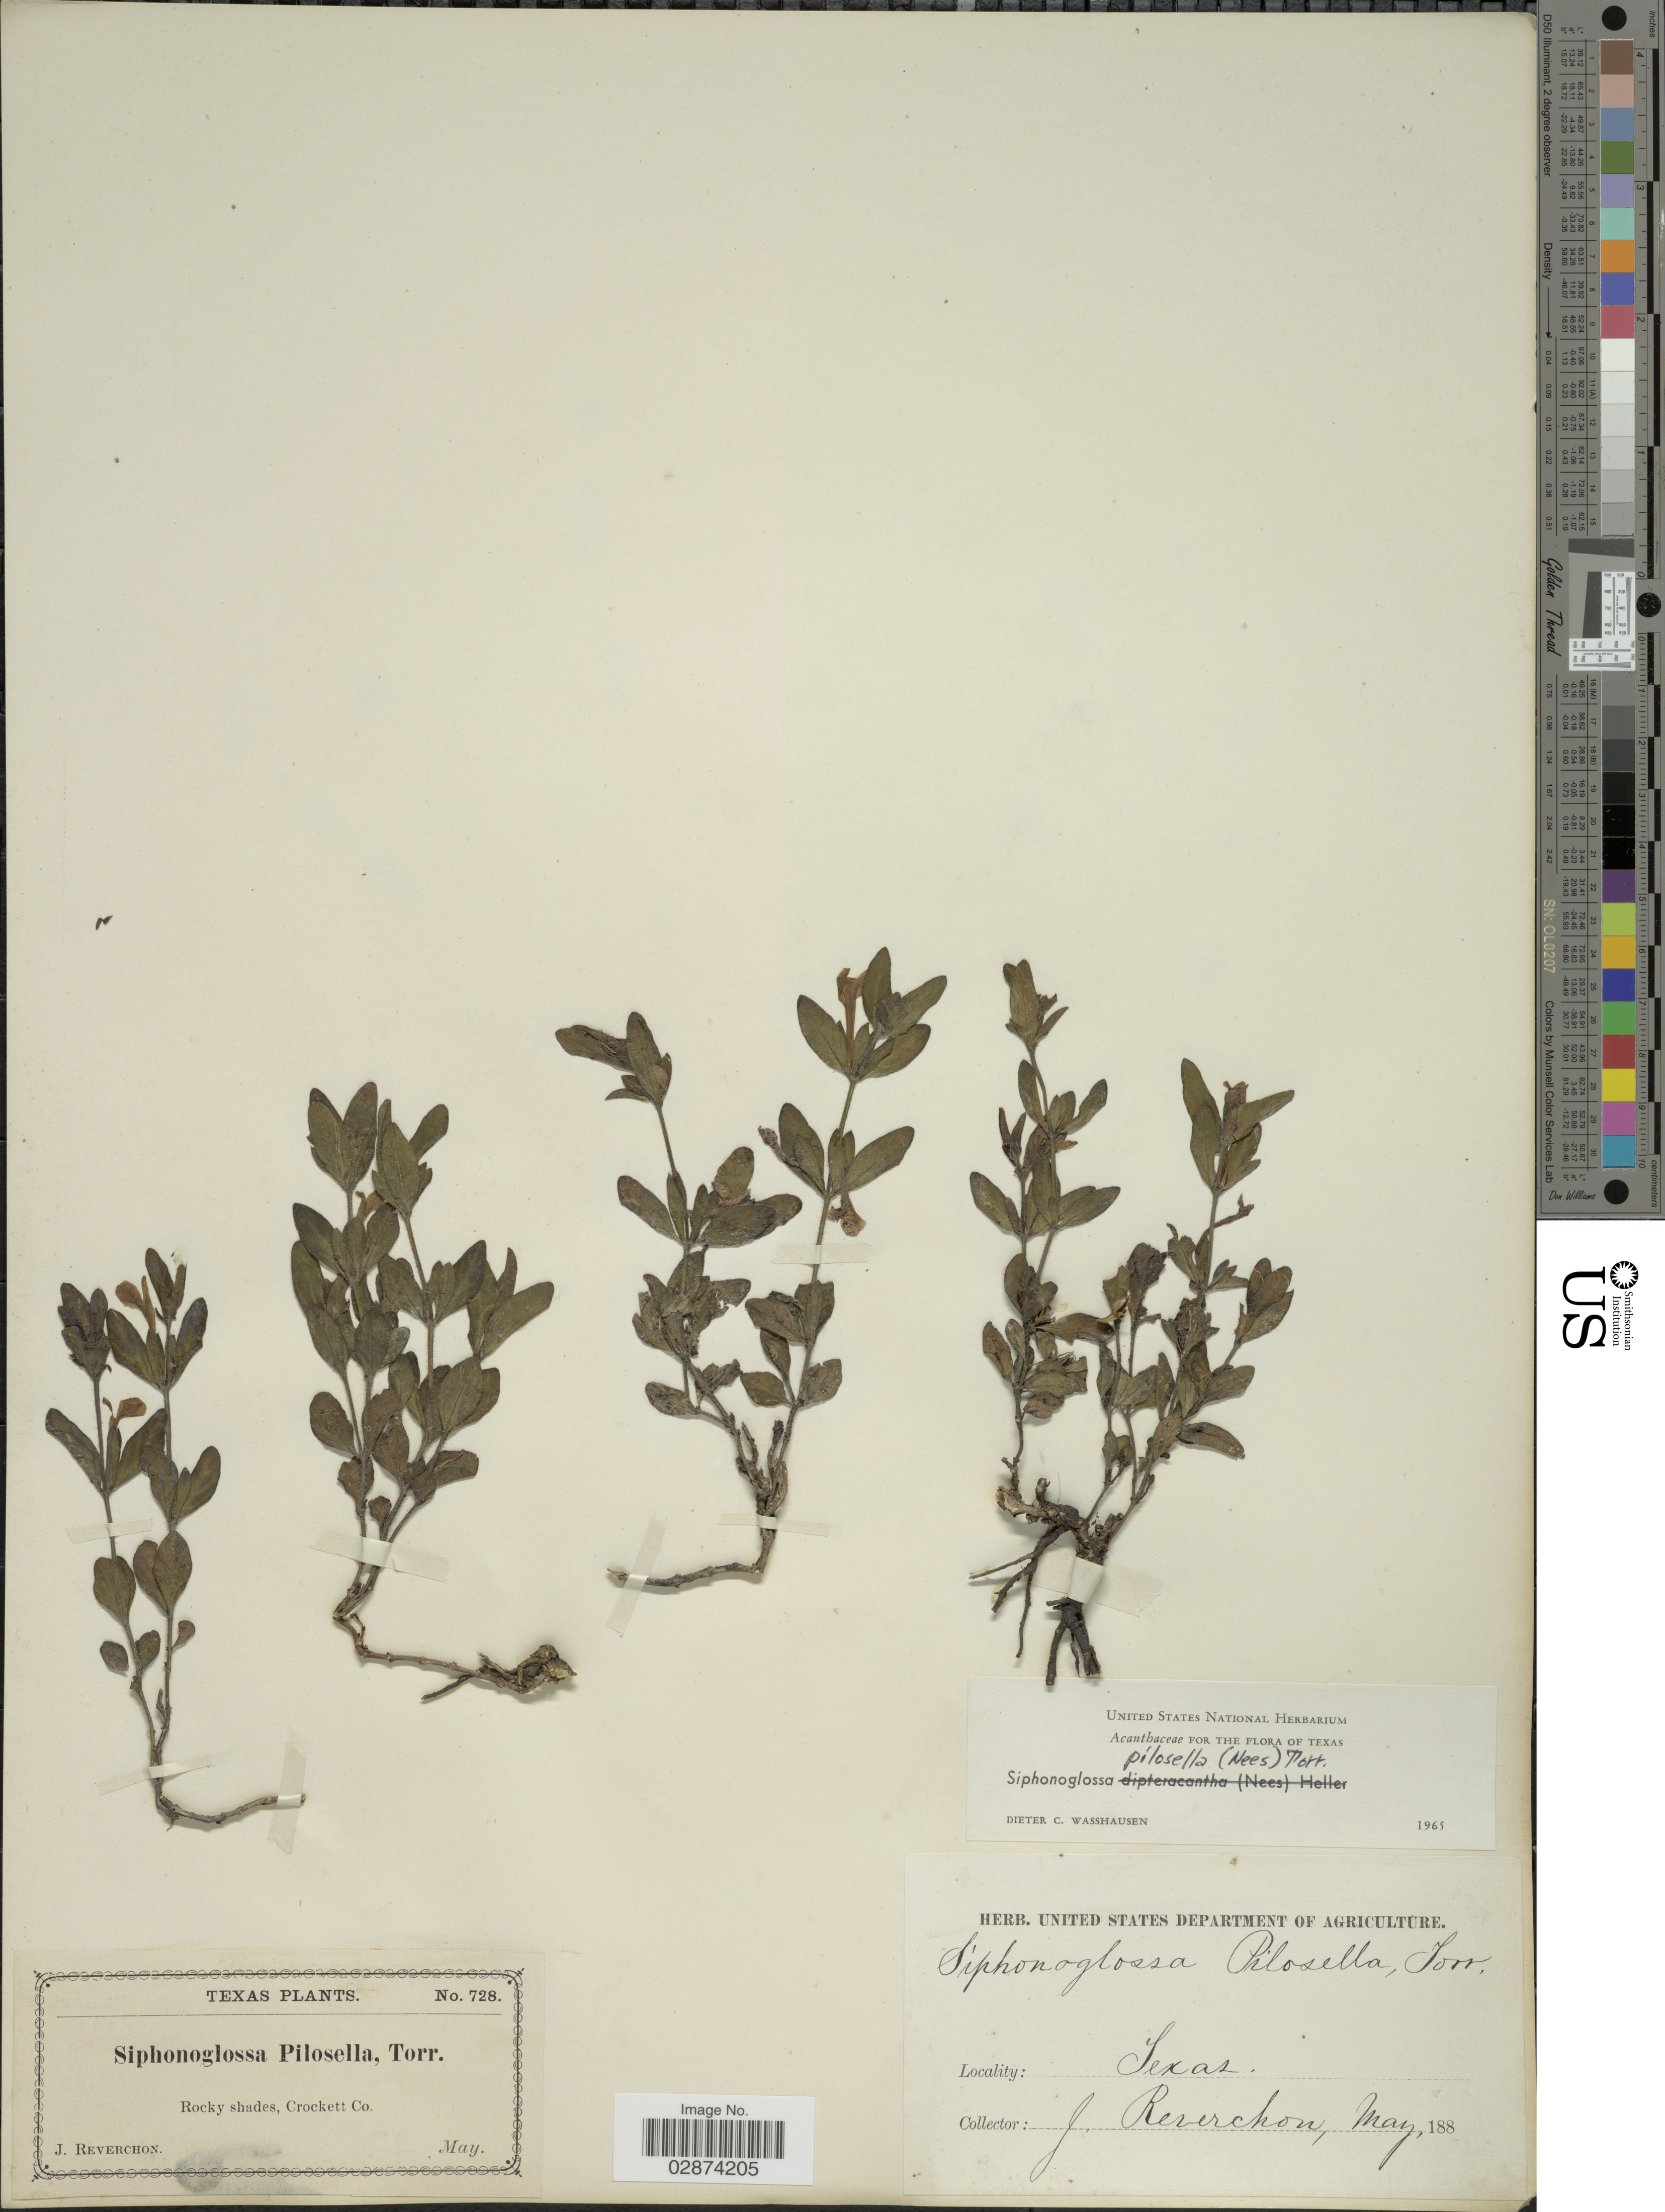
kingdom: Plantae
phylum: Tracheophyta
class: Magnoliopsida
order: Lamiales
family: Acanthaceae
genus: Justicia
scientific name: Justicia pilosella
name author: (Nees) Hilsenb.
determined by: Fisher, Amanda, (LOB), California State University, Long Beach (UNITED STATES)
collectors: J. Reverchon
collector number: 728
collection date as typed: May 188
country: United States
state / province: Texas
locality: Rocky shades, Crockett Co.